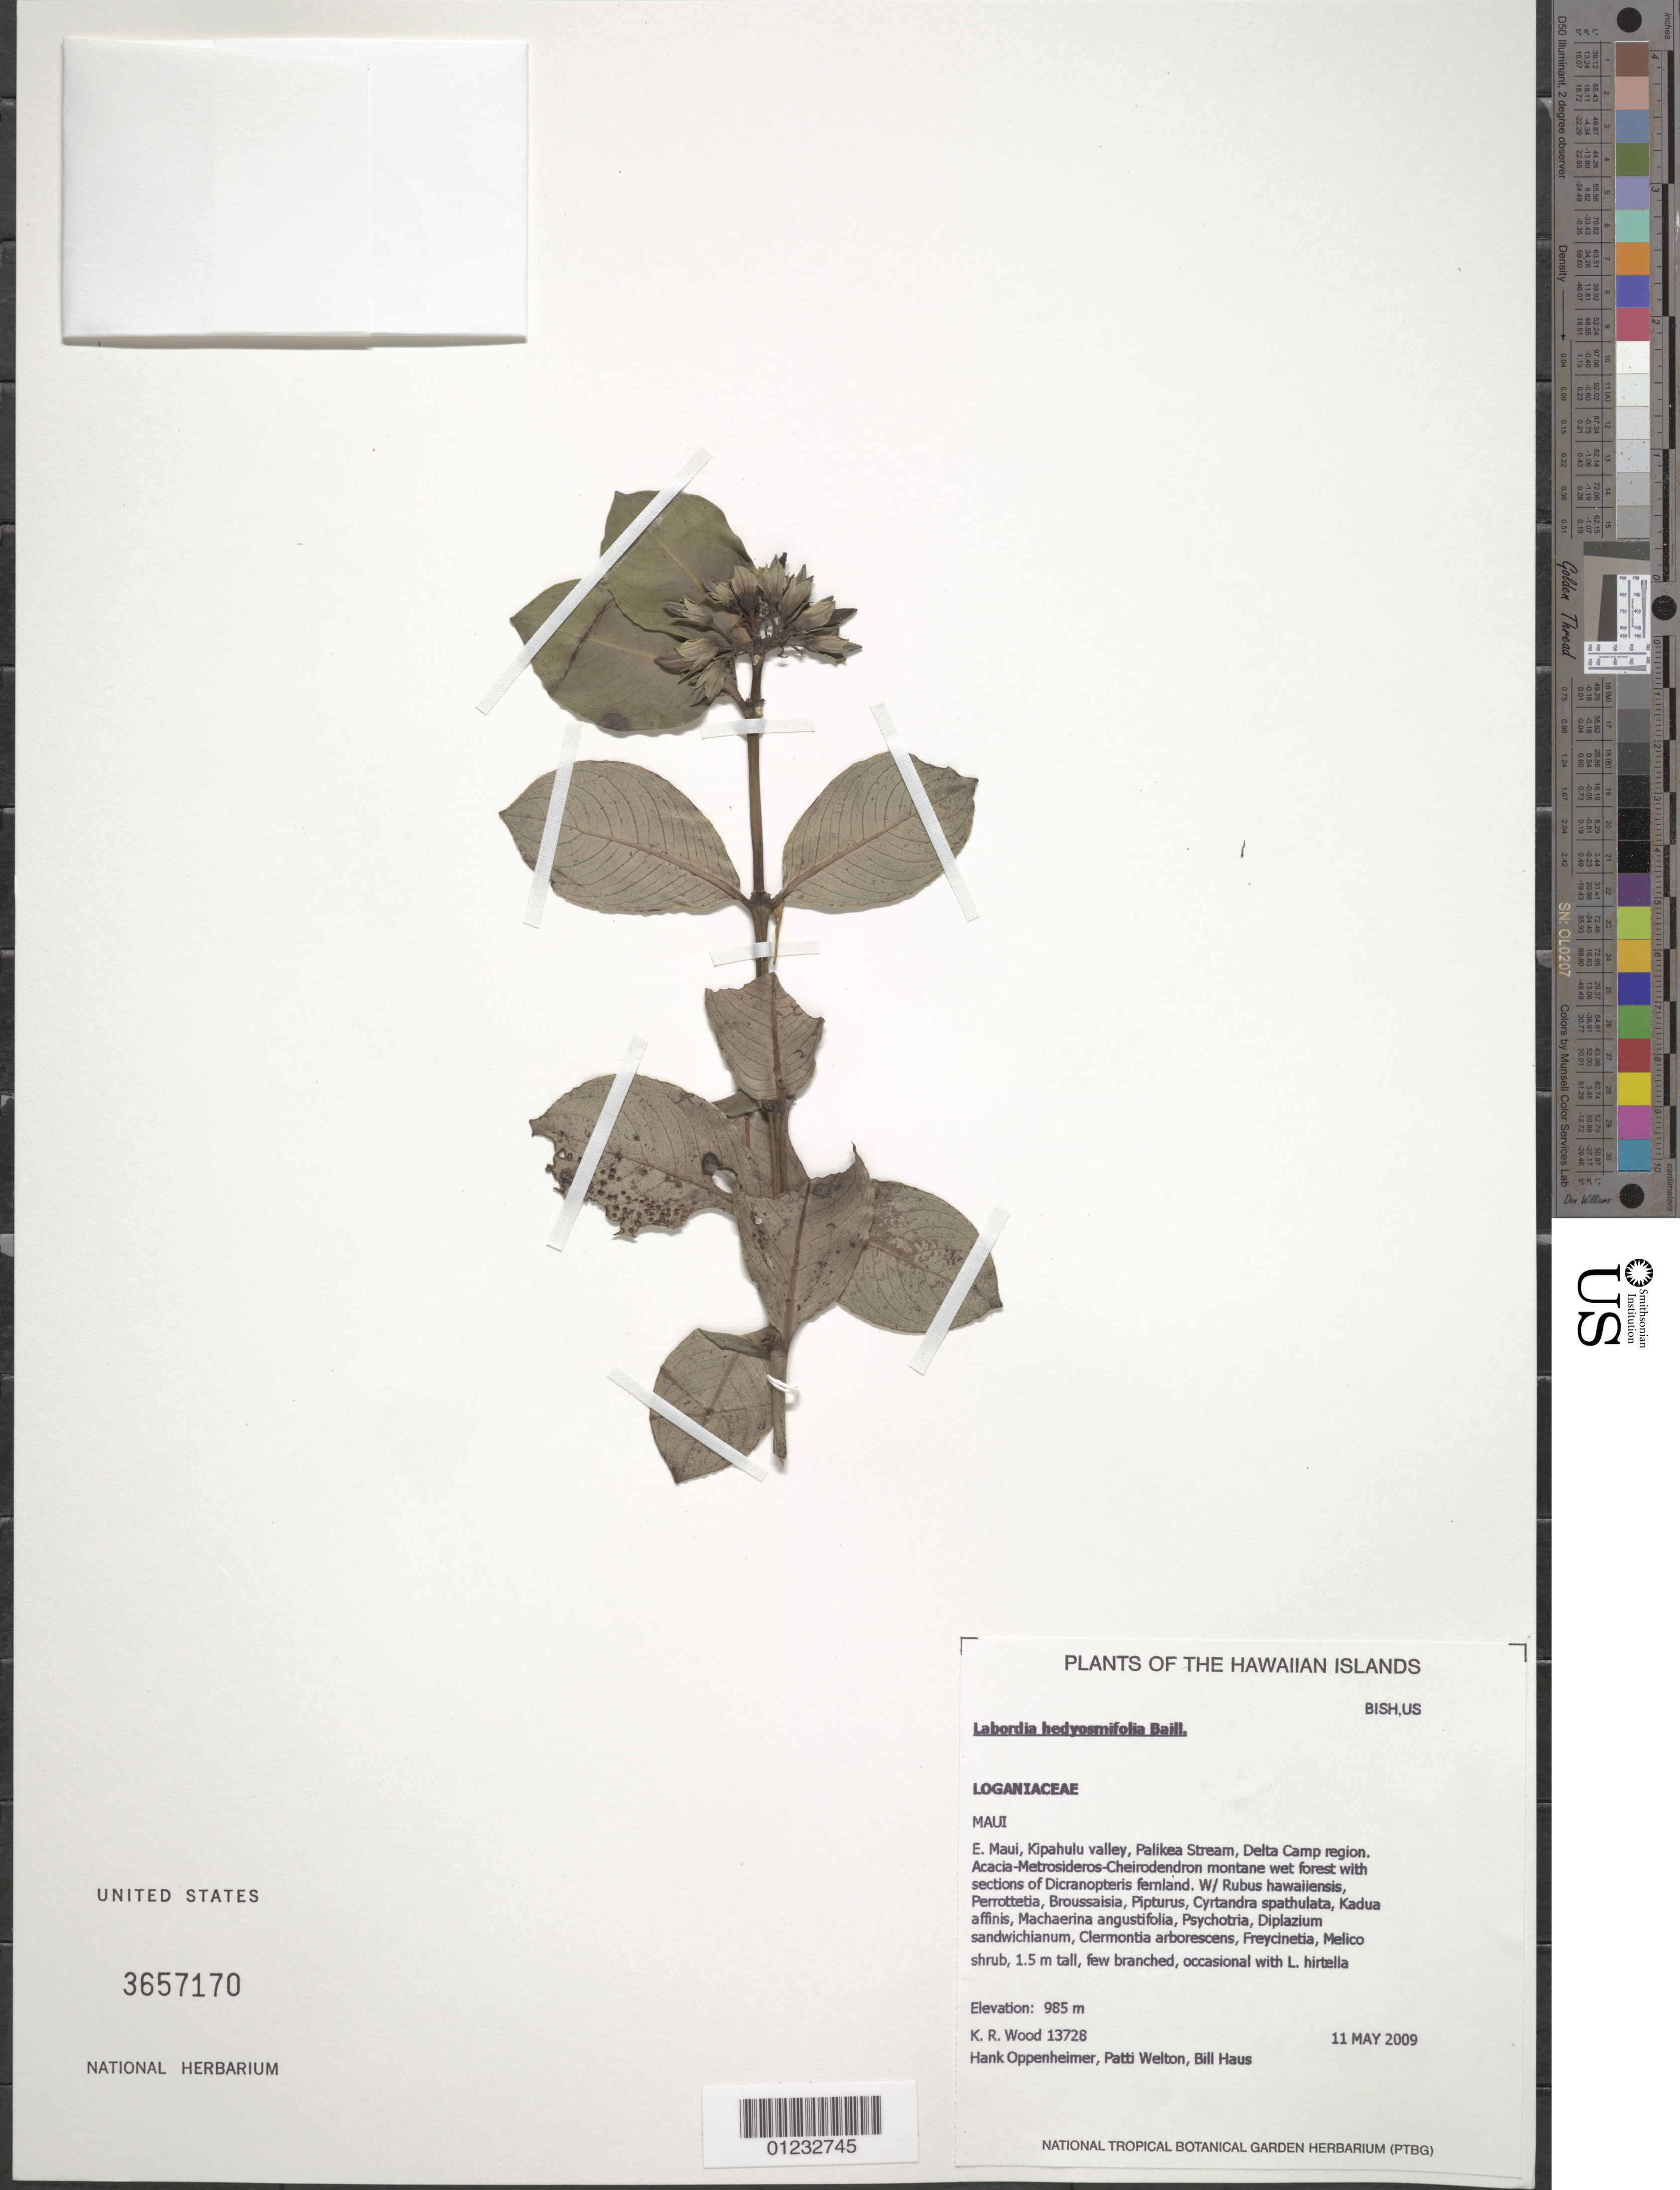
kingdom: Plantae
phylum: Tracheophyta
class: Magnoliopsida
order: Gentianales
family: Loganiaceae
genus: Geniostoma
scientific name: Geniostoma hedyosmifolium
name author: (Baill.) Byng & Christenh.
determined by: Wagner, W. L., (BOT), Smithsonian Institution - National Museum of Natural History (UNITED STATES)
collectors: K. R. Wood, H. L. Oppenheimer, P. Welton & B. Haus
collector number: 13728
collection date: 2009-05-11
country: United States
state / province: Hawaii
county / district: Maui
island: Maui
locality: E. Maui, Kipahulu Valley, Palikea Stream, Delta Camp region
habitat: Montane wet forest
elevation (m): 300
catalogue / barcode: US 3657170